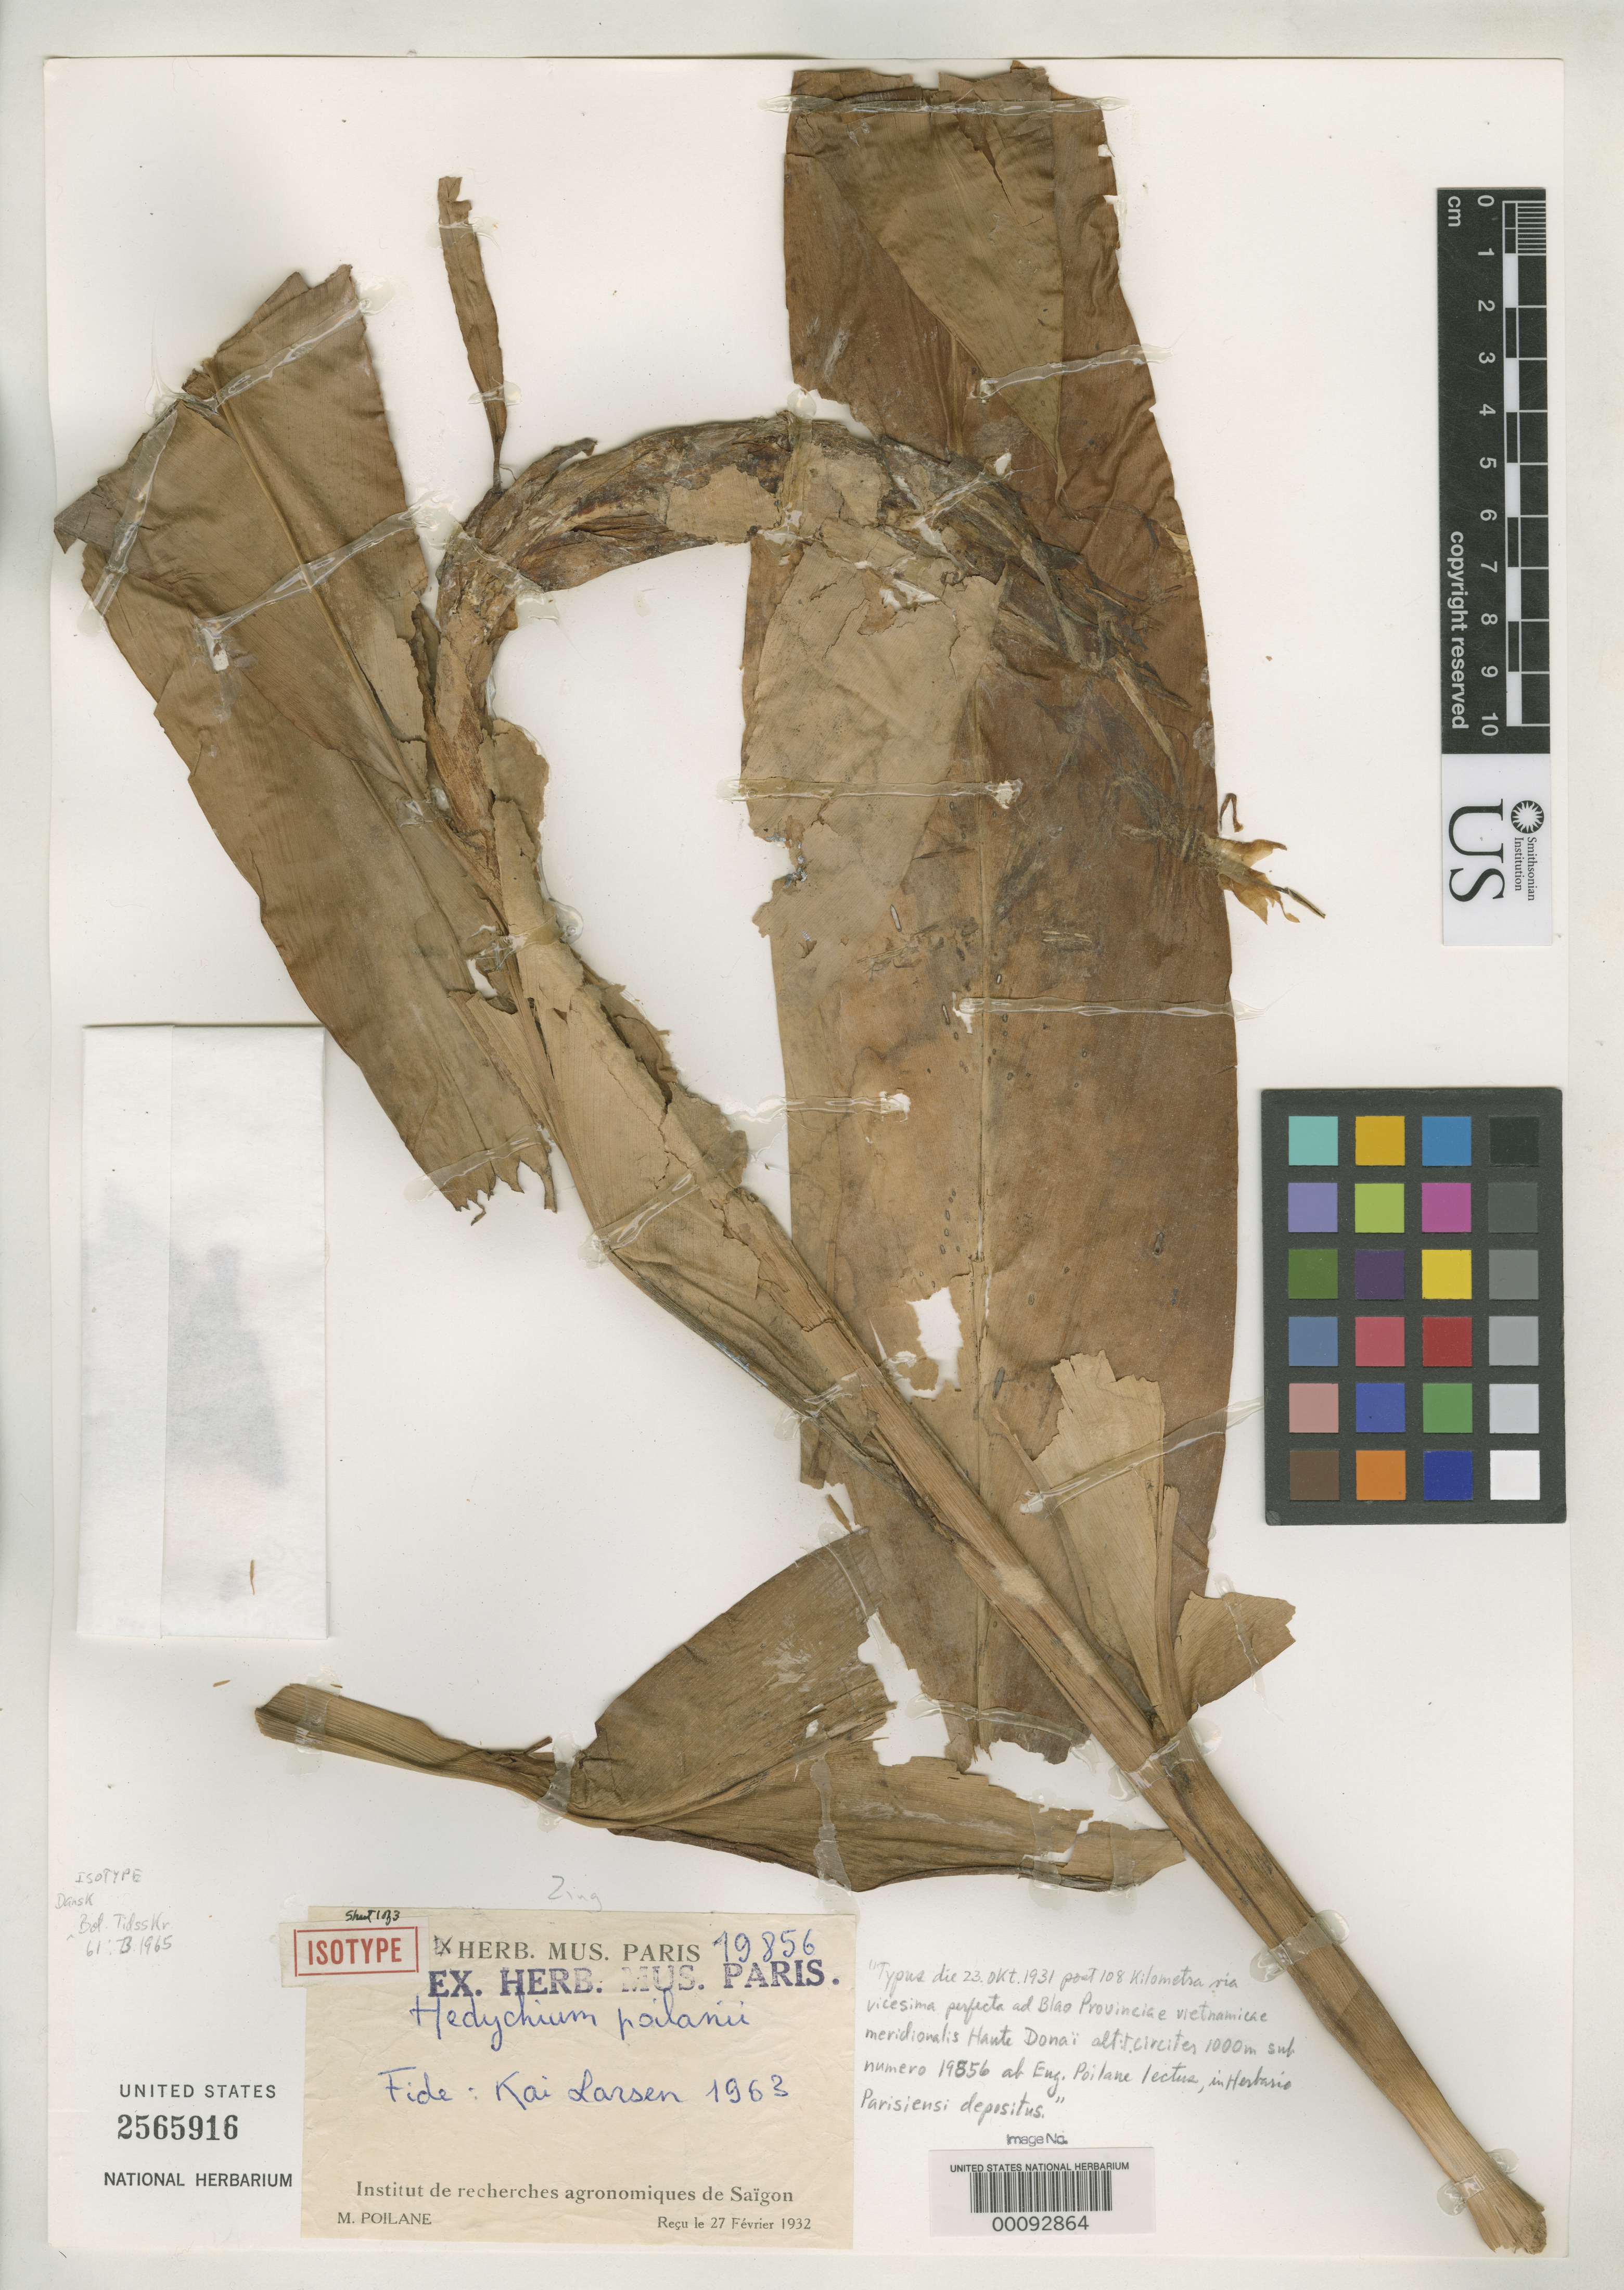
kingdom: Plantae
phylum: Tracheophyta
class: Liliopsida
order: Zingiberales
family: Zingiberaceae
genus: Hedychium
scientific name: Hedychium poilanei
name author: K. Larsen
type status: Isotype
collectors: E. Poilane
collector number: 19856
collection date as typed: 23 Oct 1931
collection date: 1931-10-23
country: Vietnam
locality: Blao, Haute Donai.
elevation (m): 1000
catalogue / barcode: US 2565916